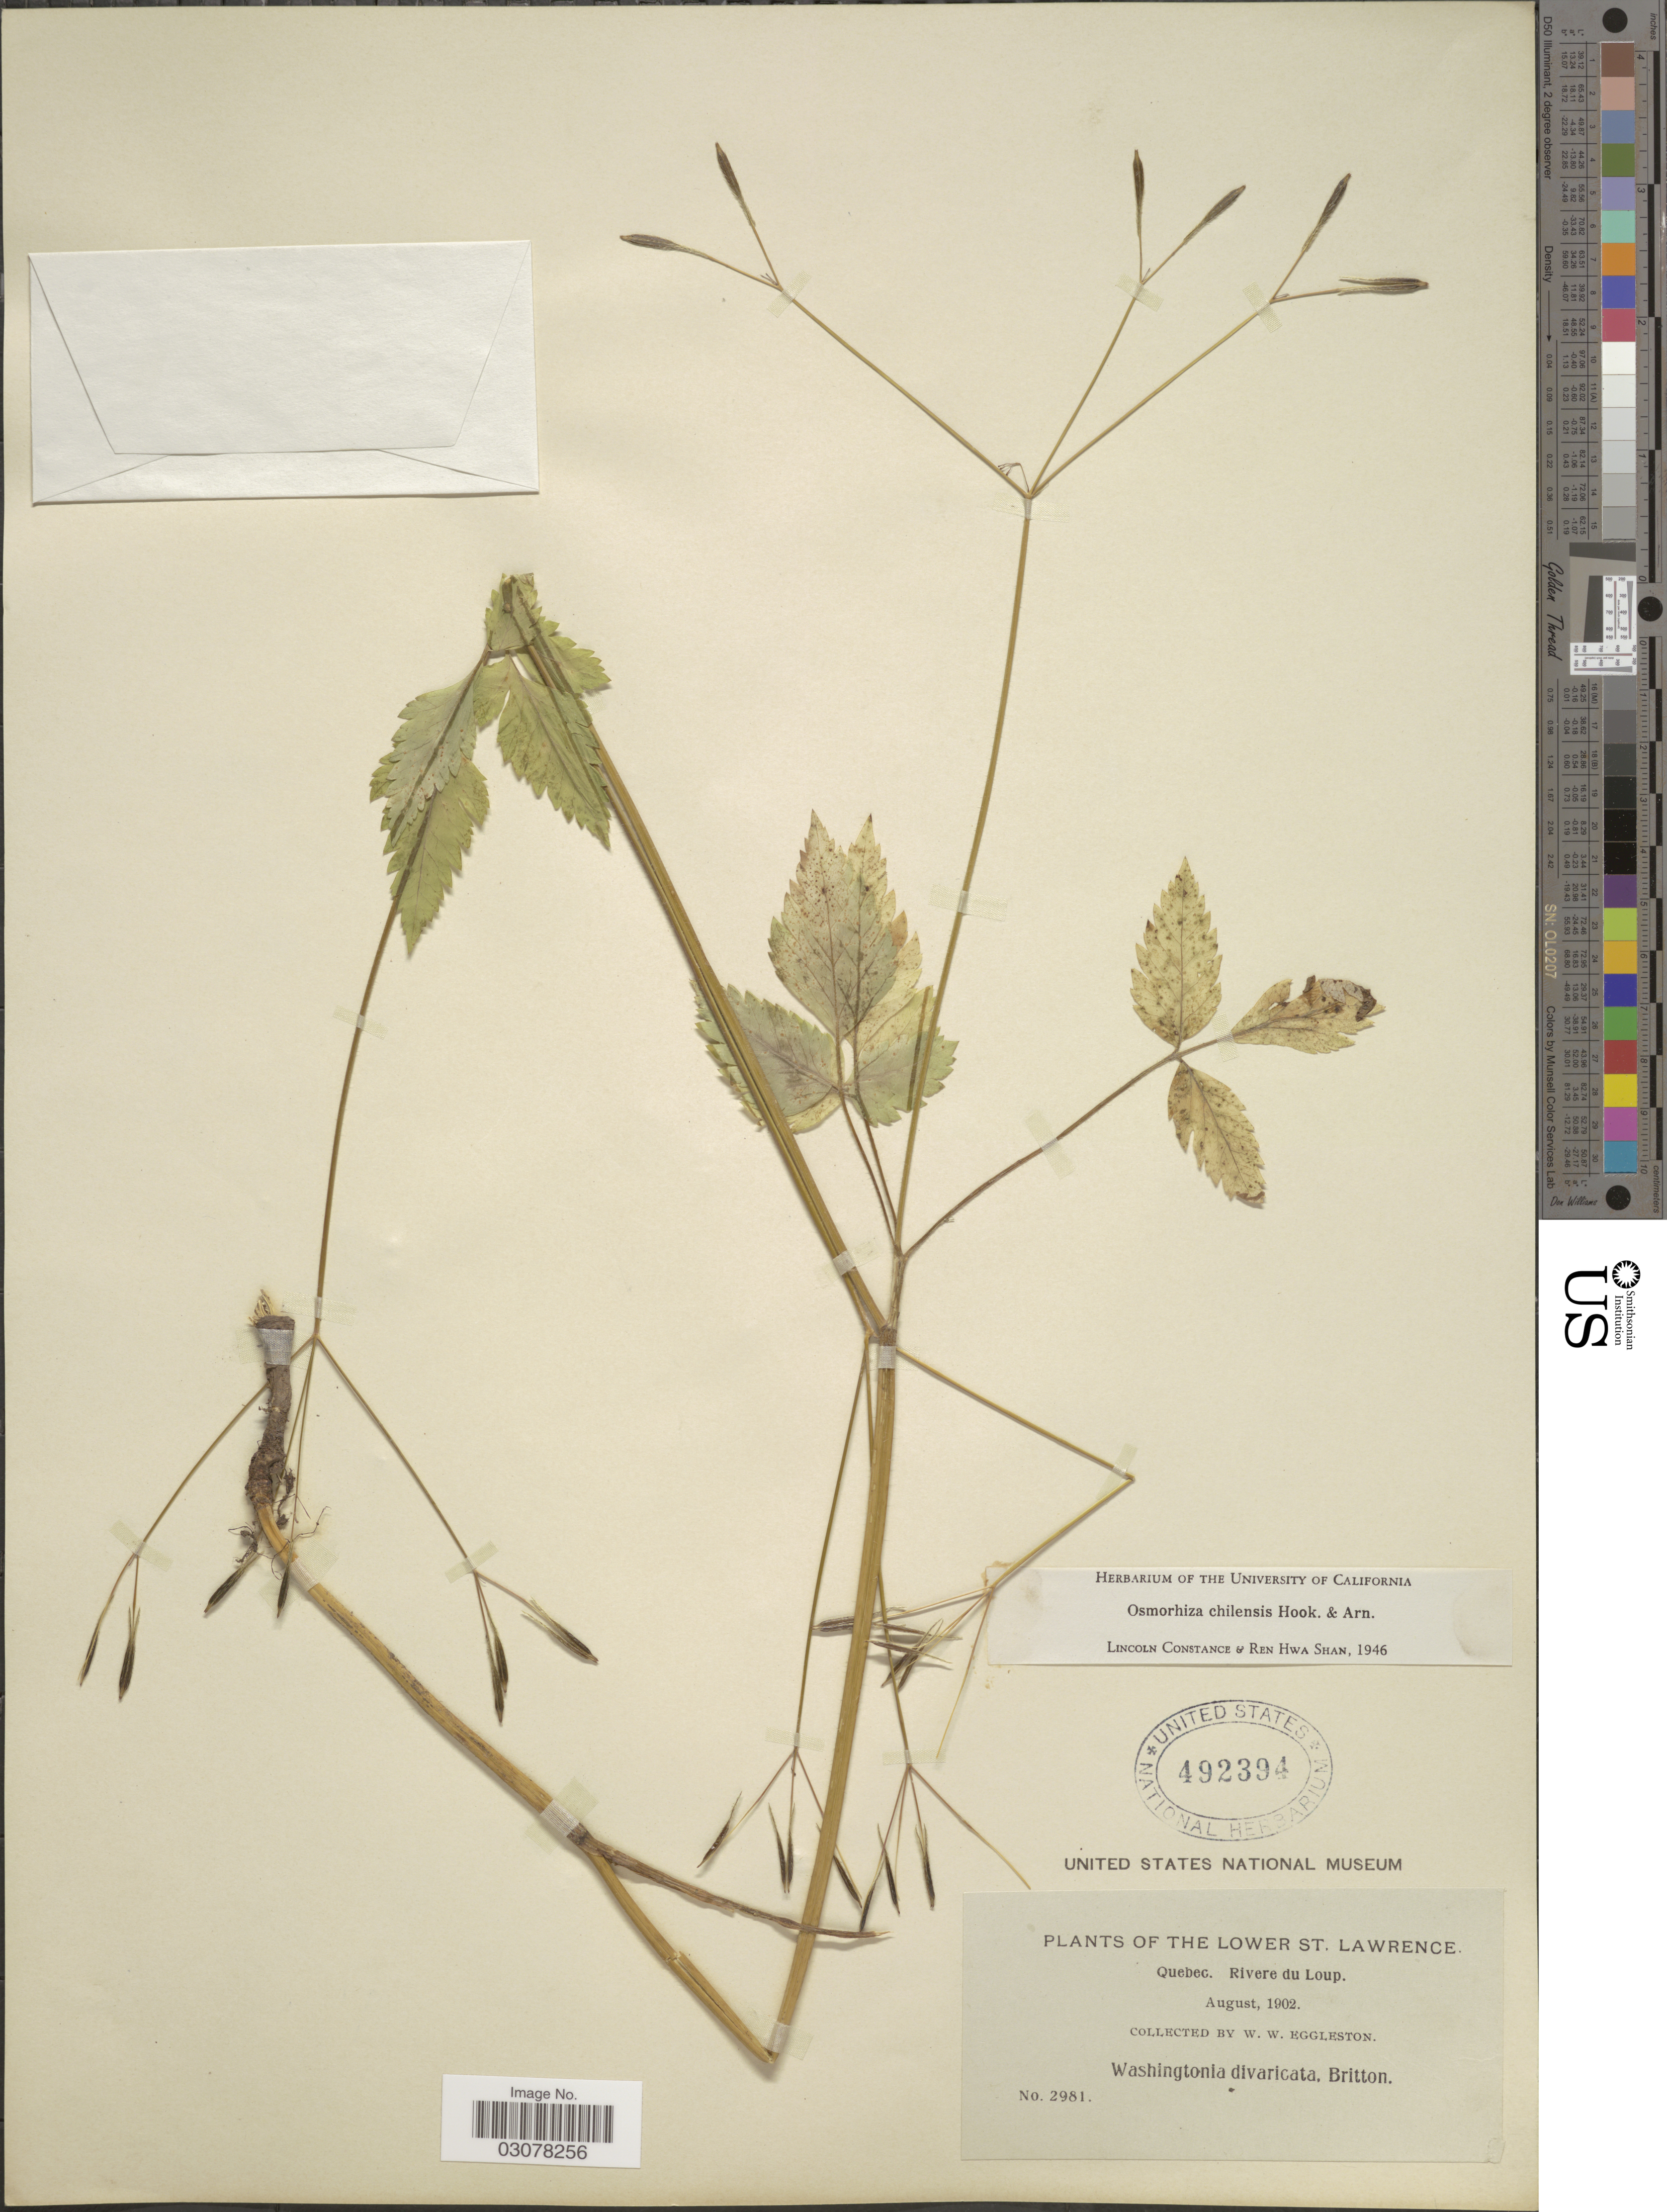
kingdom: Plantae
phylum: Tracheophyta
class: Magnoliopsida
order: Apiales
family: Apiaceae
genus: Osmorhiza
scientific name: Osmorhiza chilensis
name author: Hook. & Arn.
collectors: W. W. Eggleston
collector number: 2981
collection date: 1902-08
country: Canada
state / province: Quebec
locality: The Lower St. Lawrence. Riviere du Loup.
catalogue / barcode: US 492394